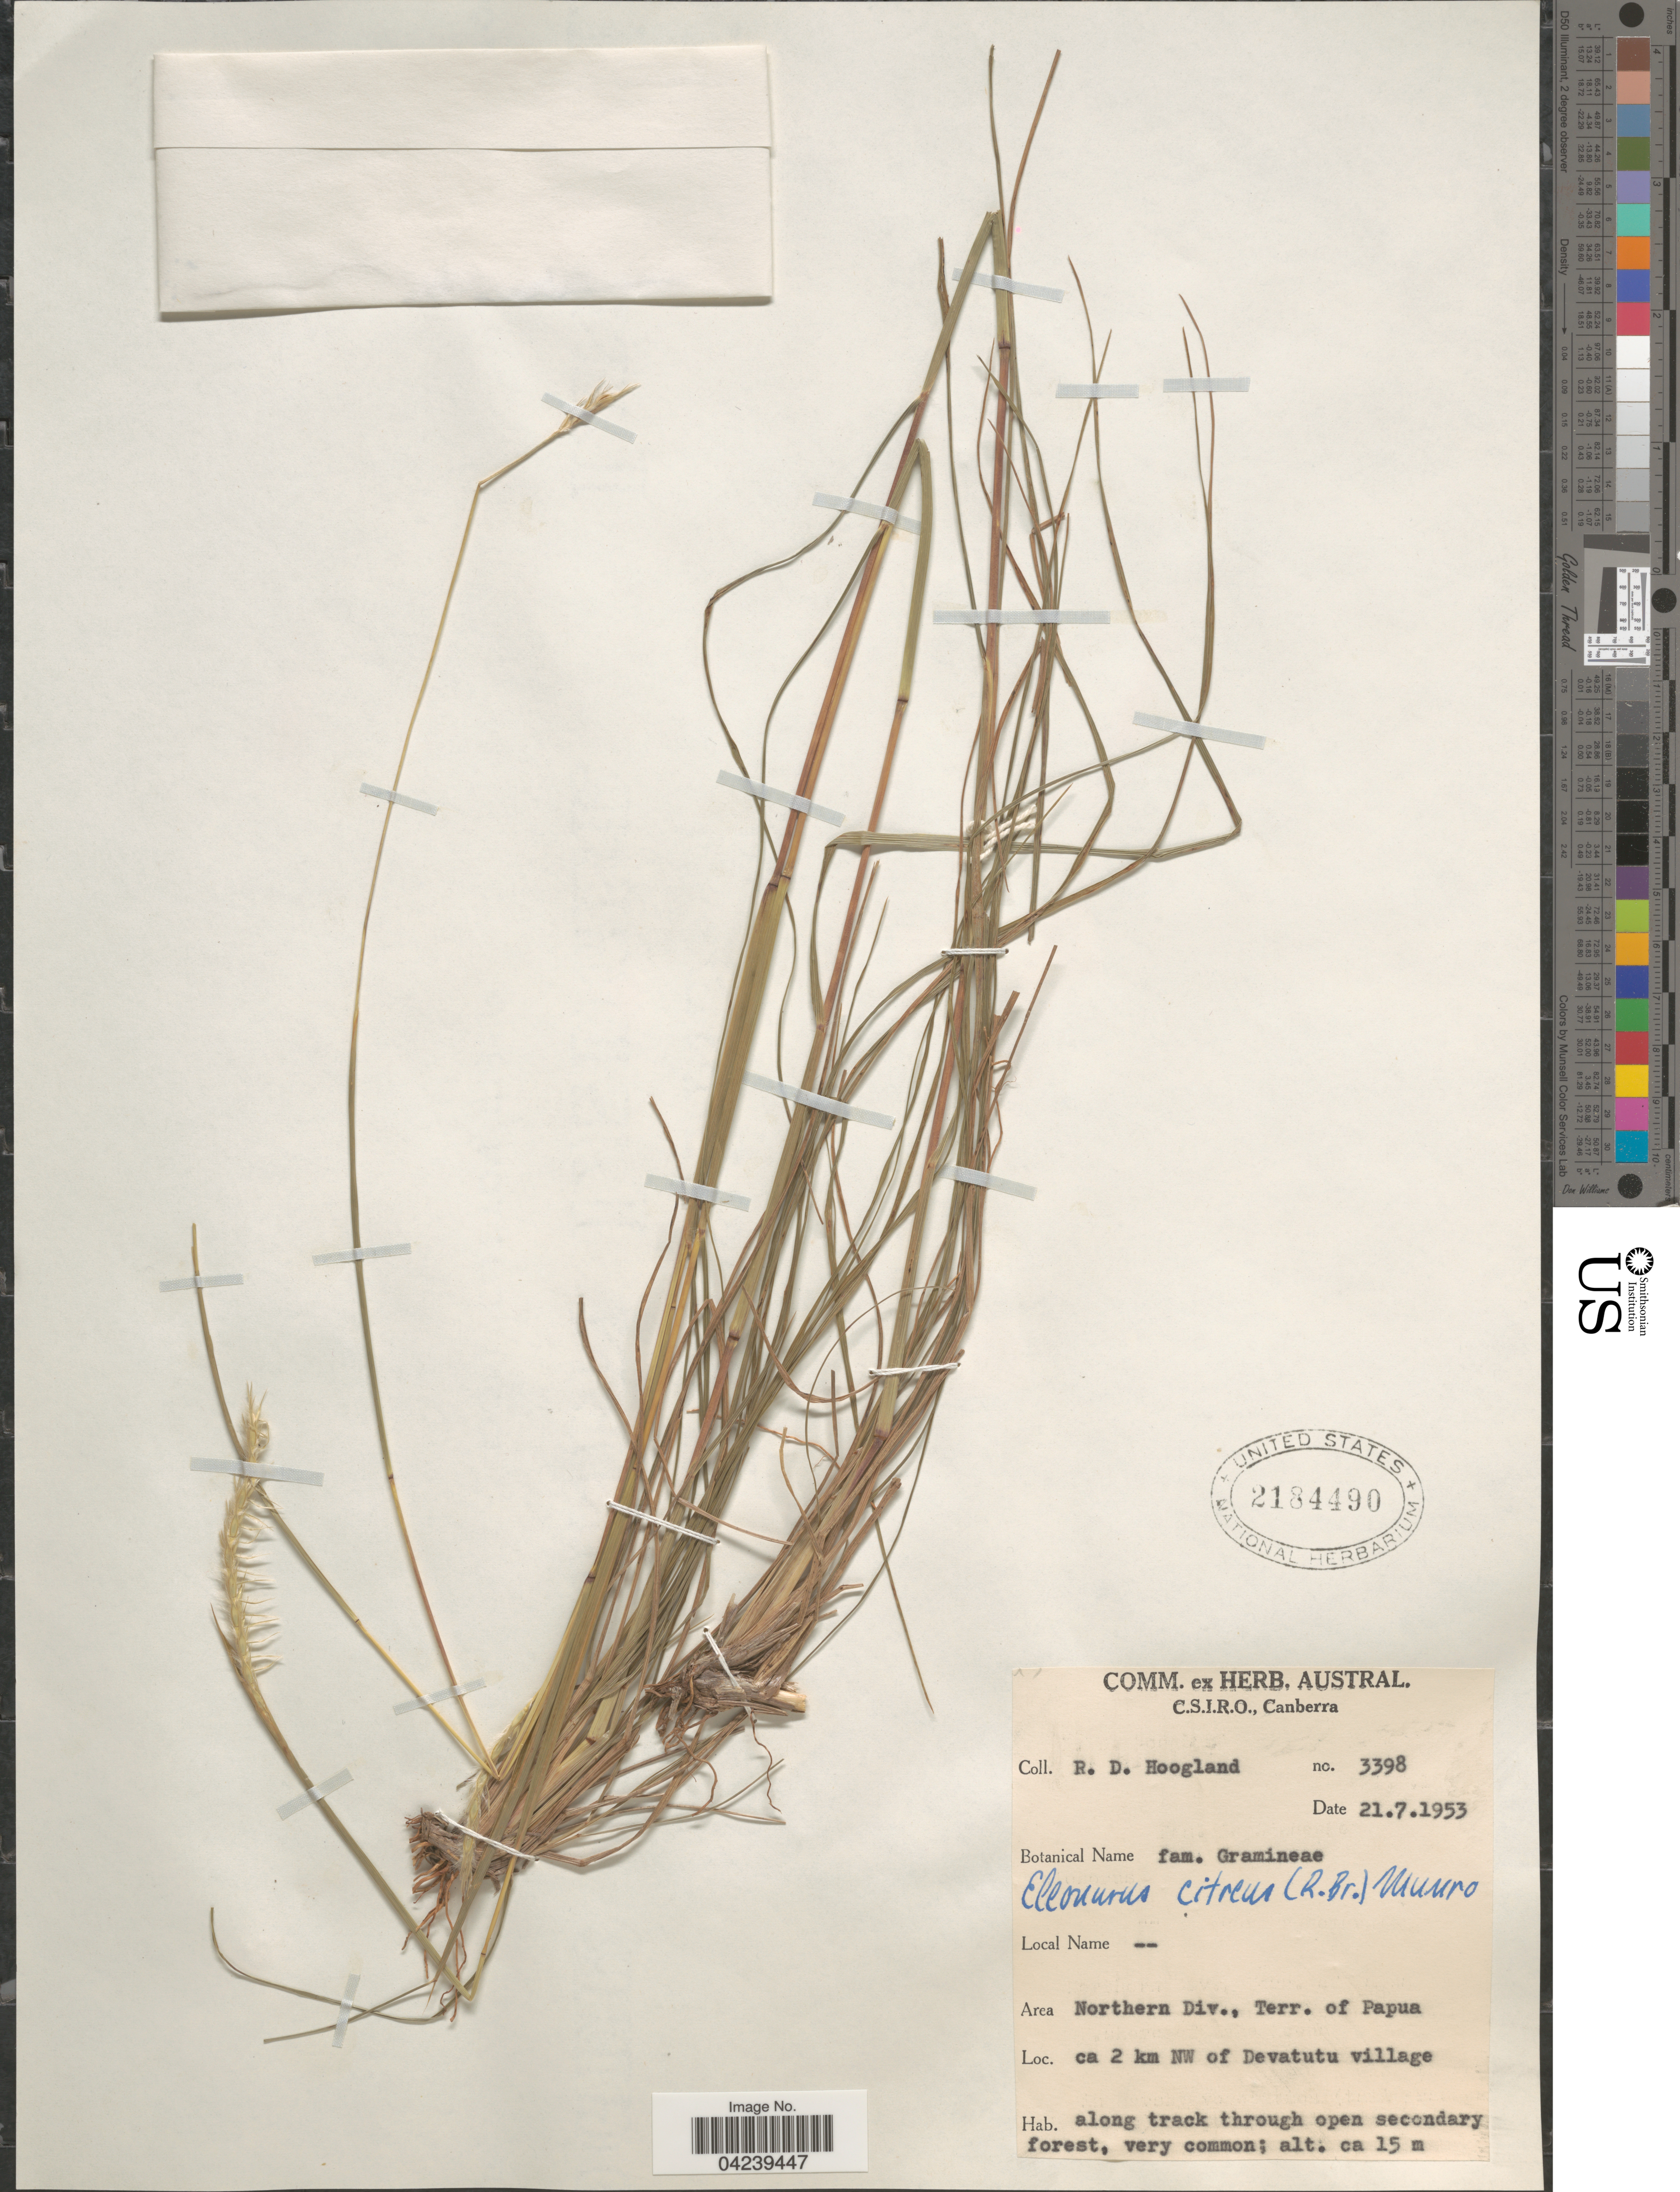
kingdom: Plantae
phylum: Tracheophyta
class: Liliopsida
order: Poales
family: Poaceae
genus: Elionurus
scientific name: Elionurus citreus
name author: (R. Br.) Munro ex Benth.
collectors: R. D. Hoogland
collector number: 3398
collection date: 1953-07-21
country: Papua New Guinea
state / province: Northern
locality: Area Northern Div., Terr. of Papua. Ca. 2 km NW of Devatutu village.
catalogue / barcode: US 2184490